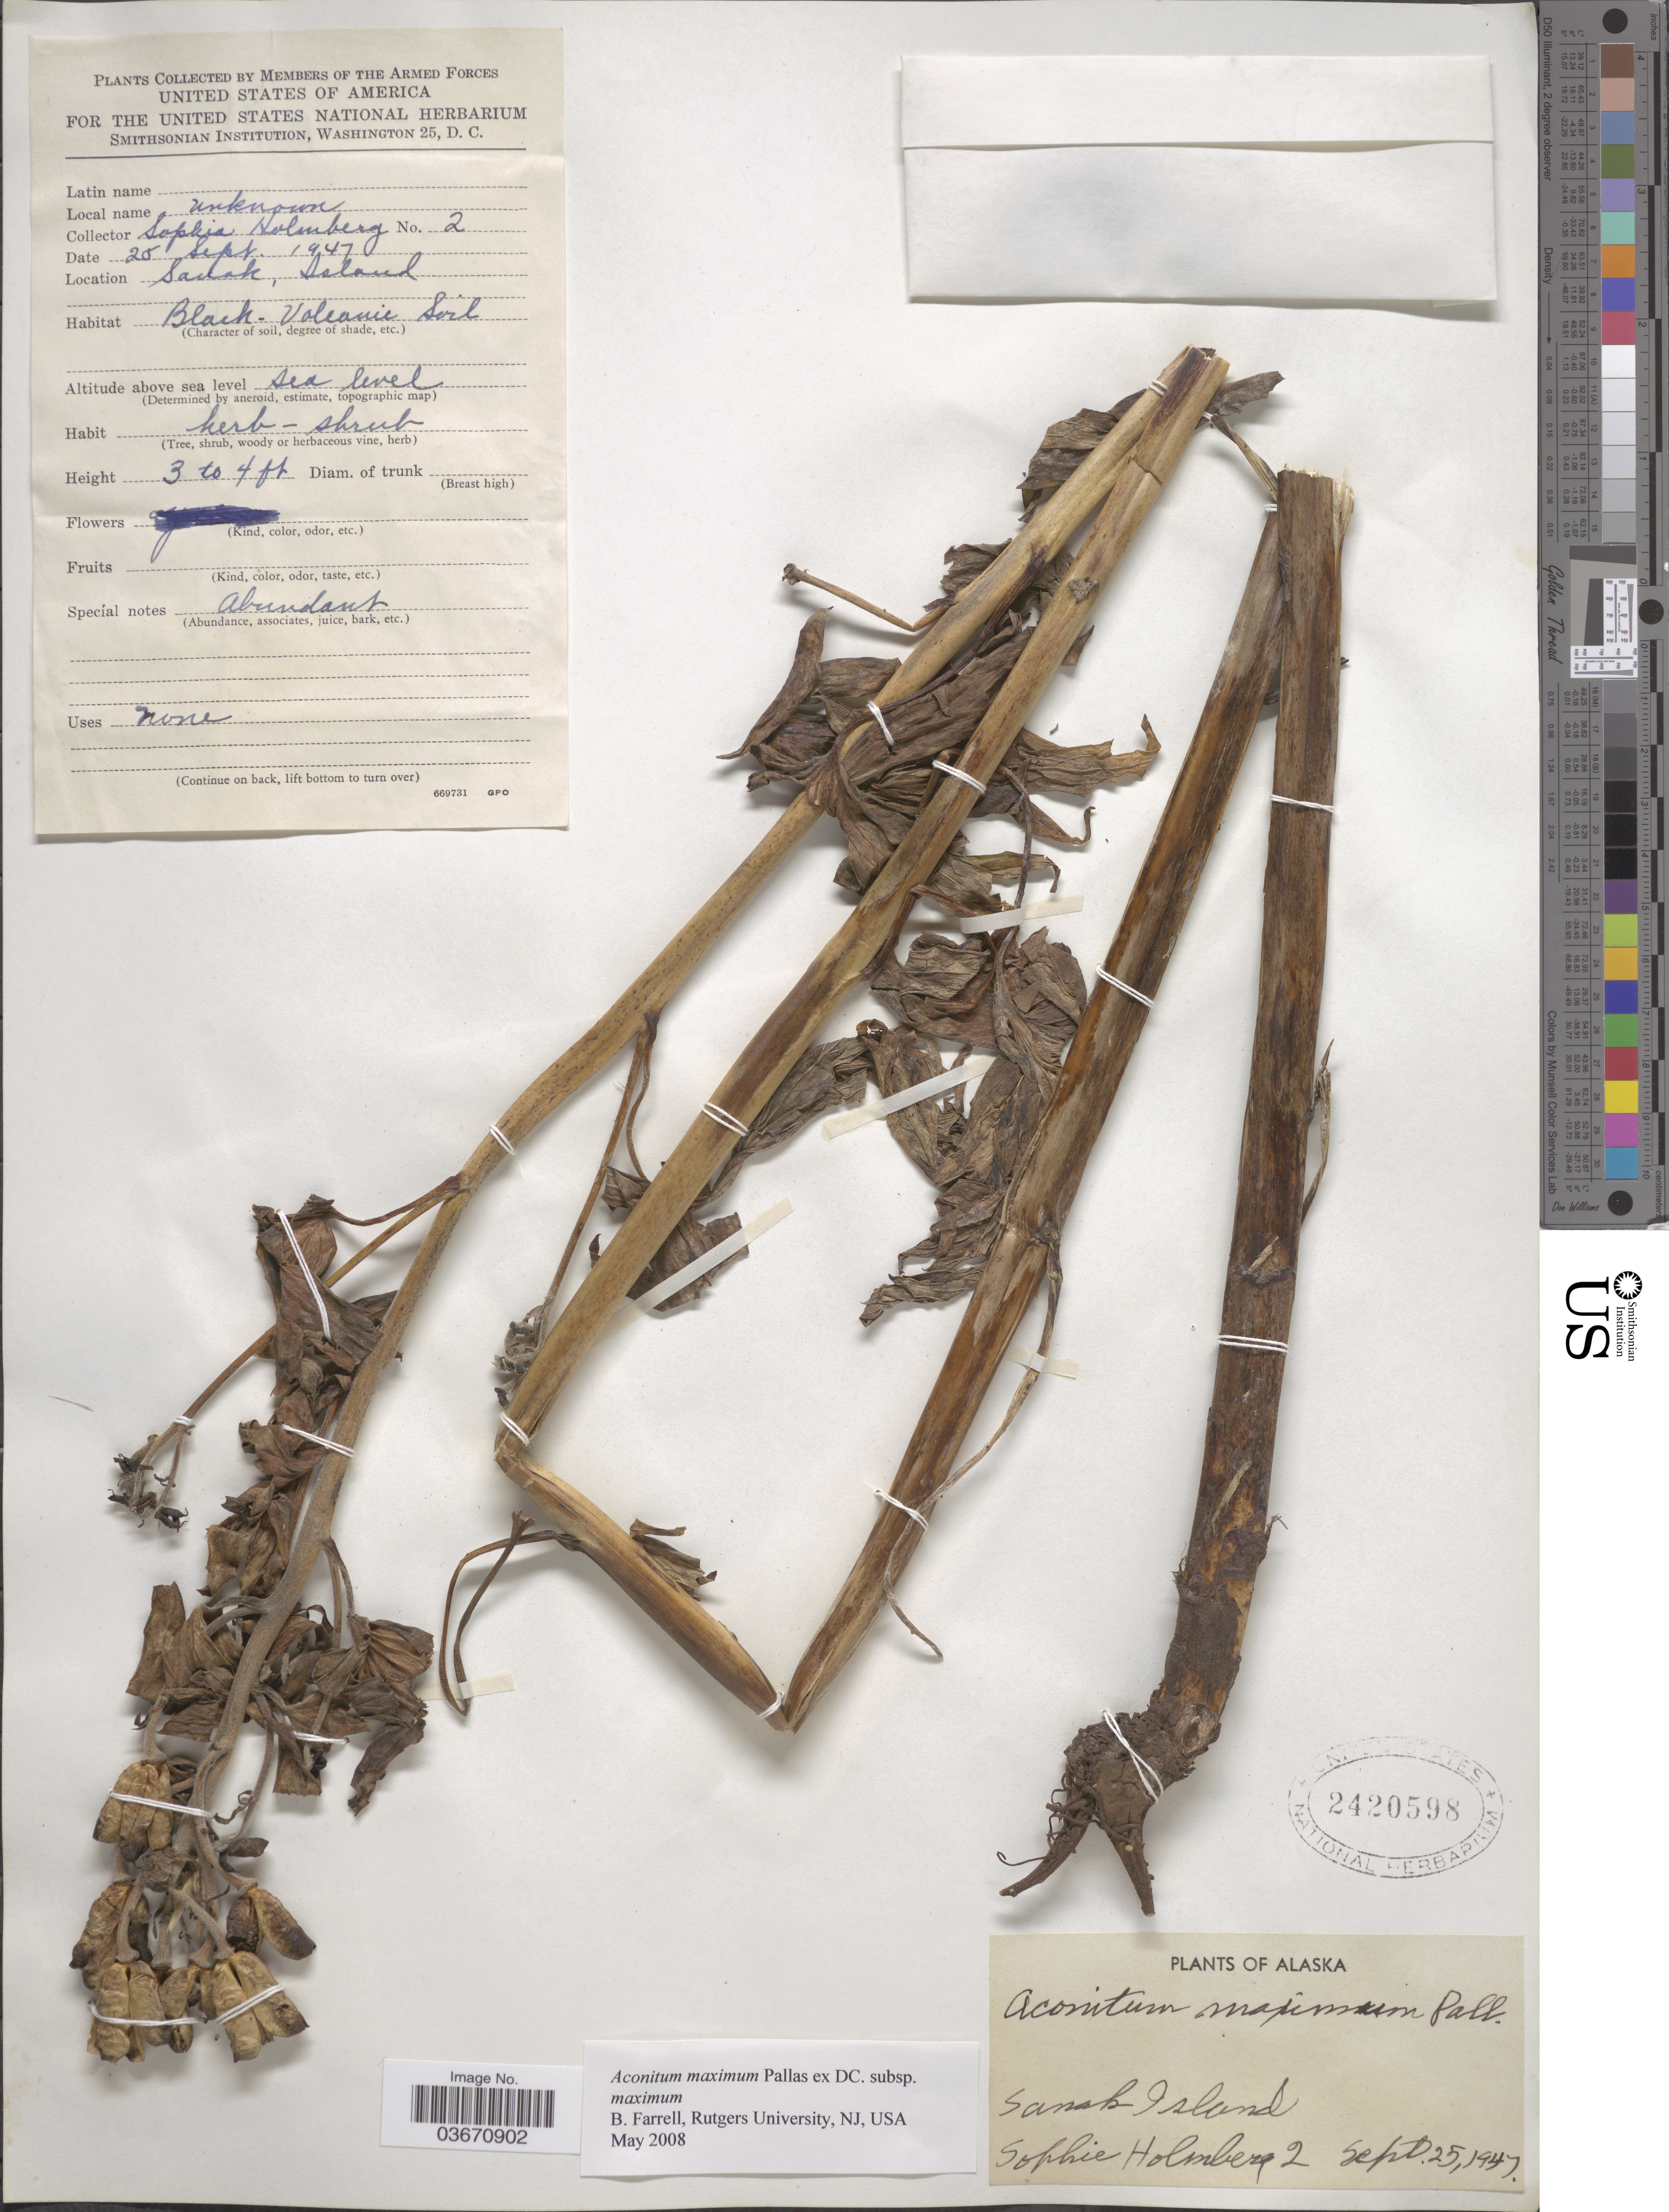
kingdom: Plantae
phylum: Tracheophyta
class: Magnoliopsida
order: Ranunculales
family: Ranunculaceae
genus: Aconitum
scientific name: Aconitum maximum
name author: Pall. ex DC.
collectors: S. Holmberg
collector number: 2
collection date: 1947-09-25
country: United States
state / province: Alaska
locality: Sanak Island.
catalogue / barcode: US 2420598